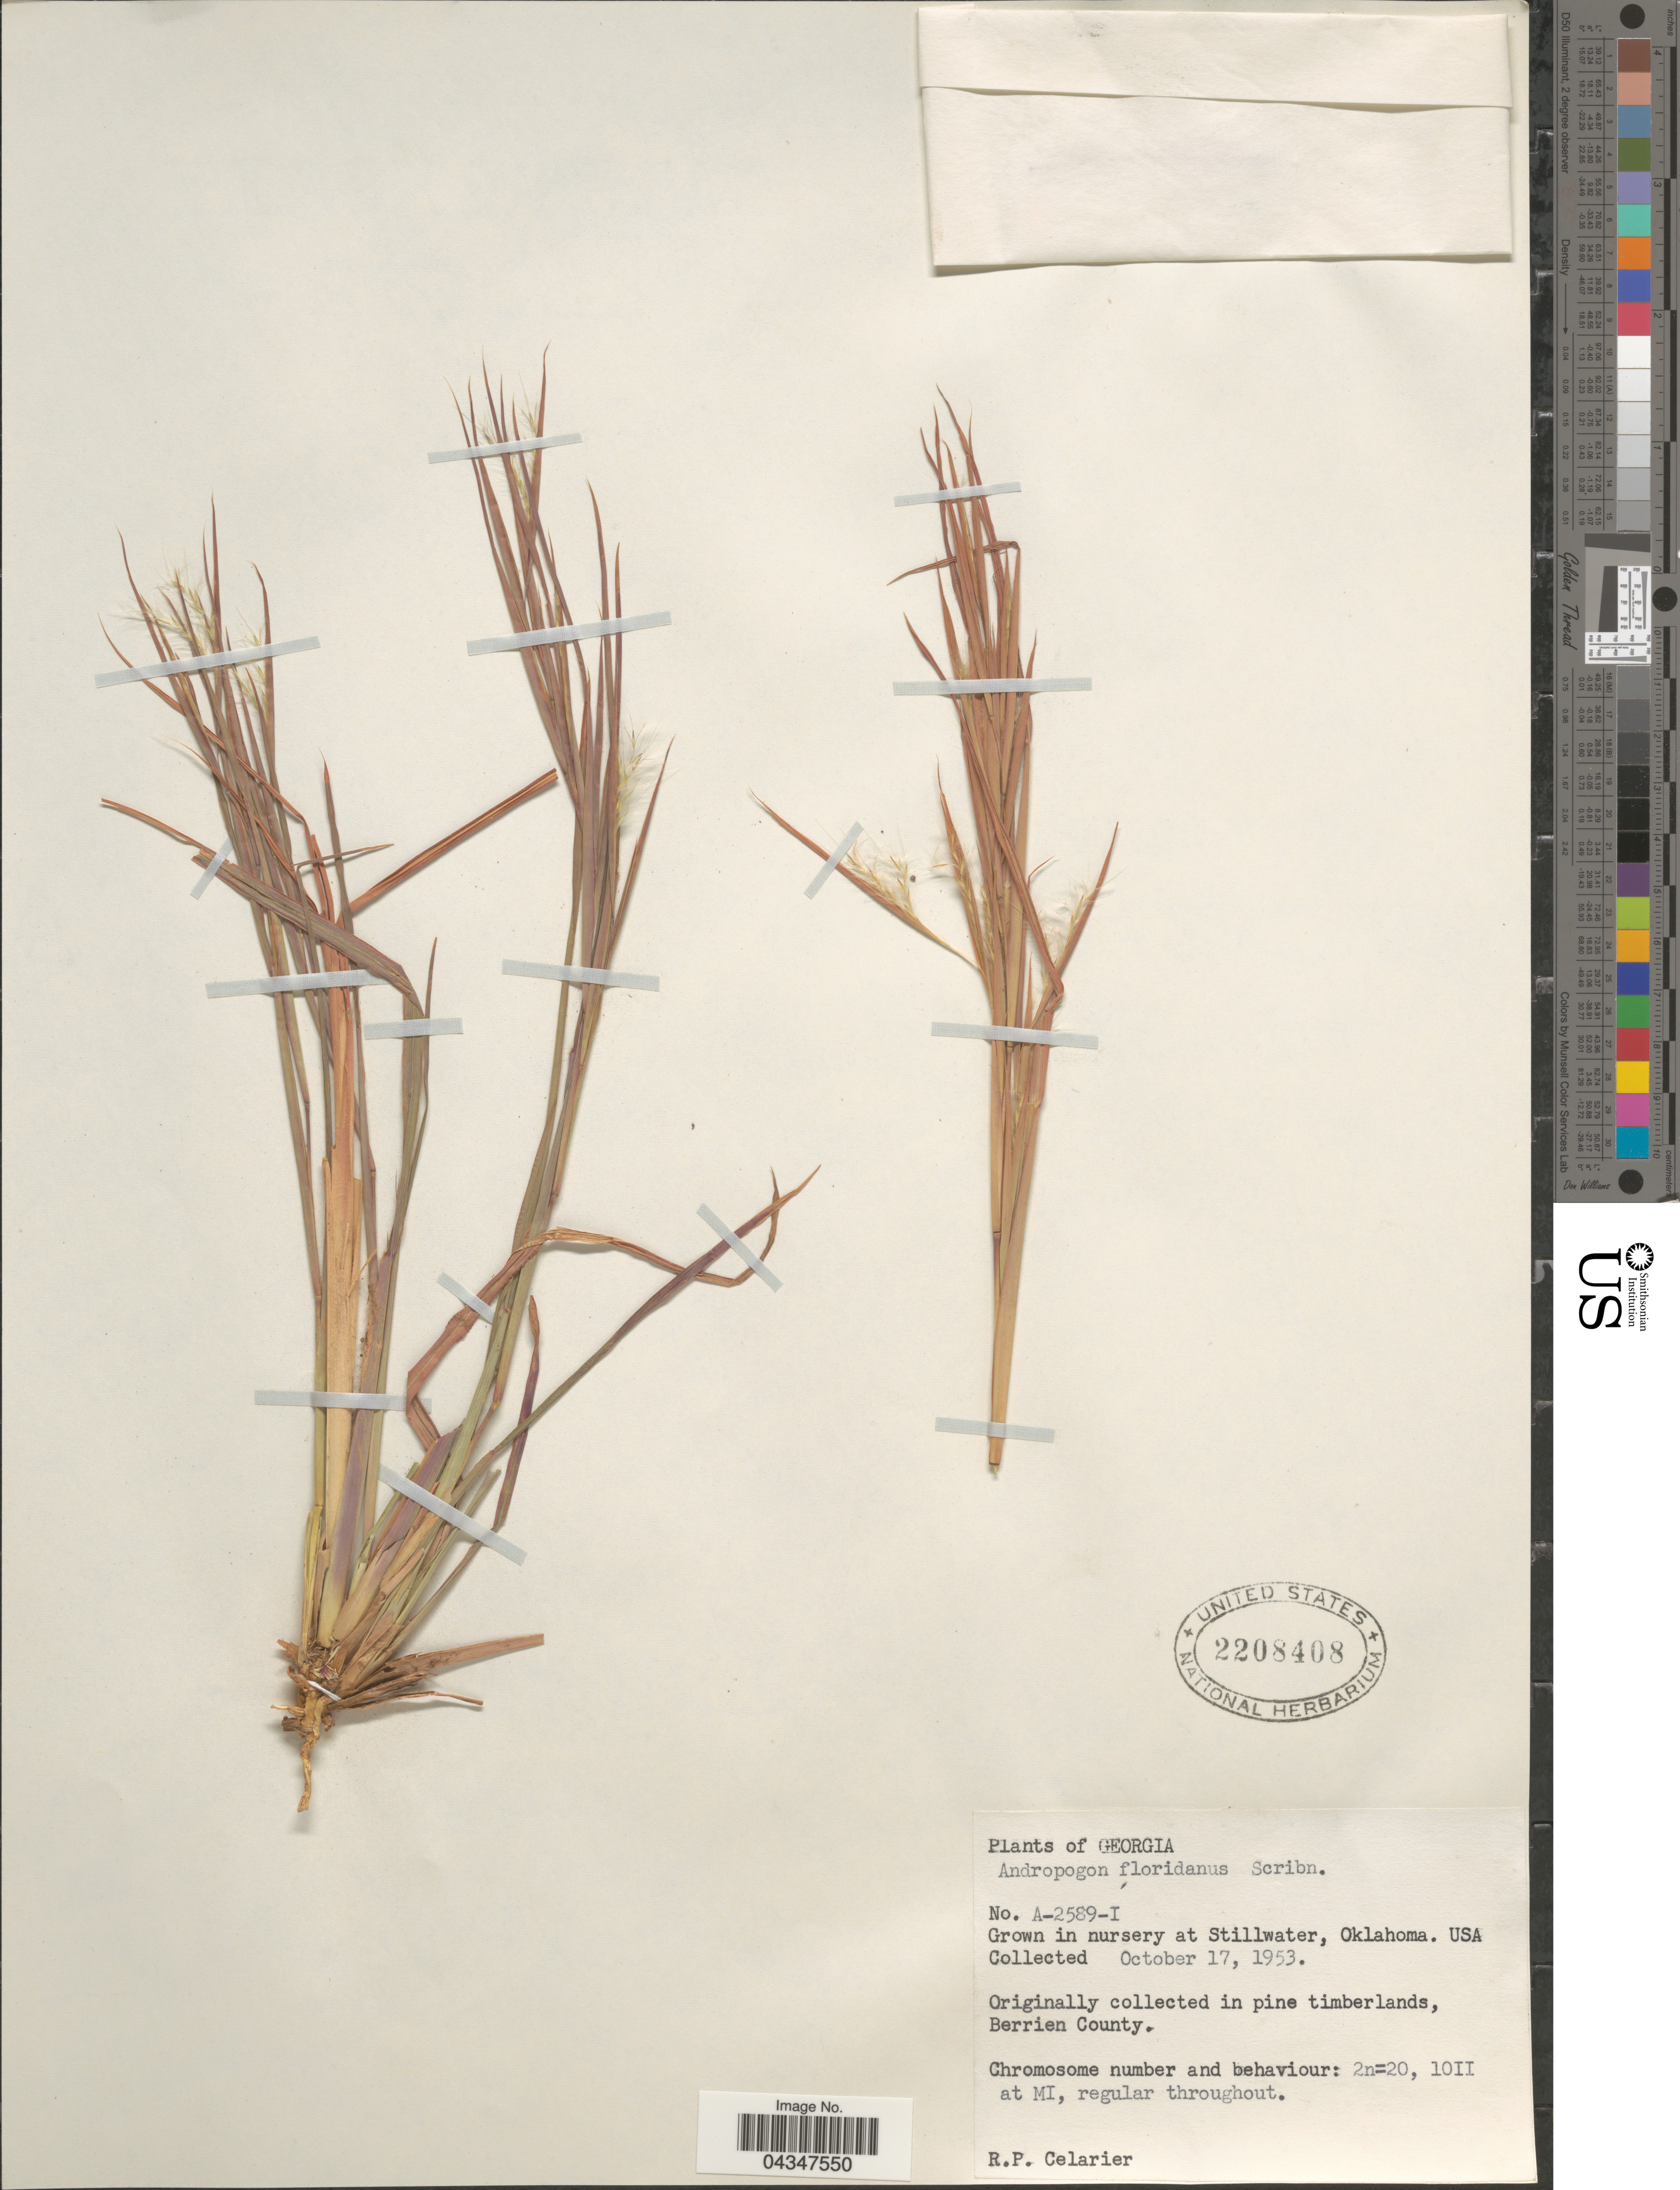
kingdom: Plantae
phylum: Tracheophyta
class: Liliopsida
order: Poales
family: Poaceae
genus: Andropogon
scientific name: Andropogon floridanus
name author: Scribn.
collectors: R. Celarier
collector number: A-2589-I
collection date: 1953-10-17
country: United States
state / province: Oklahoma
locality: In nursery at Stillwater.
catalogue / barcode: US 2208408